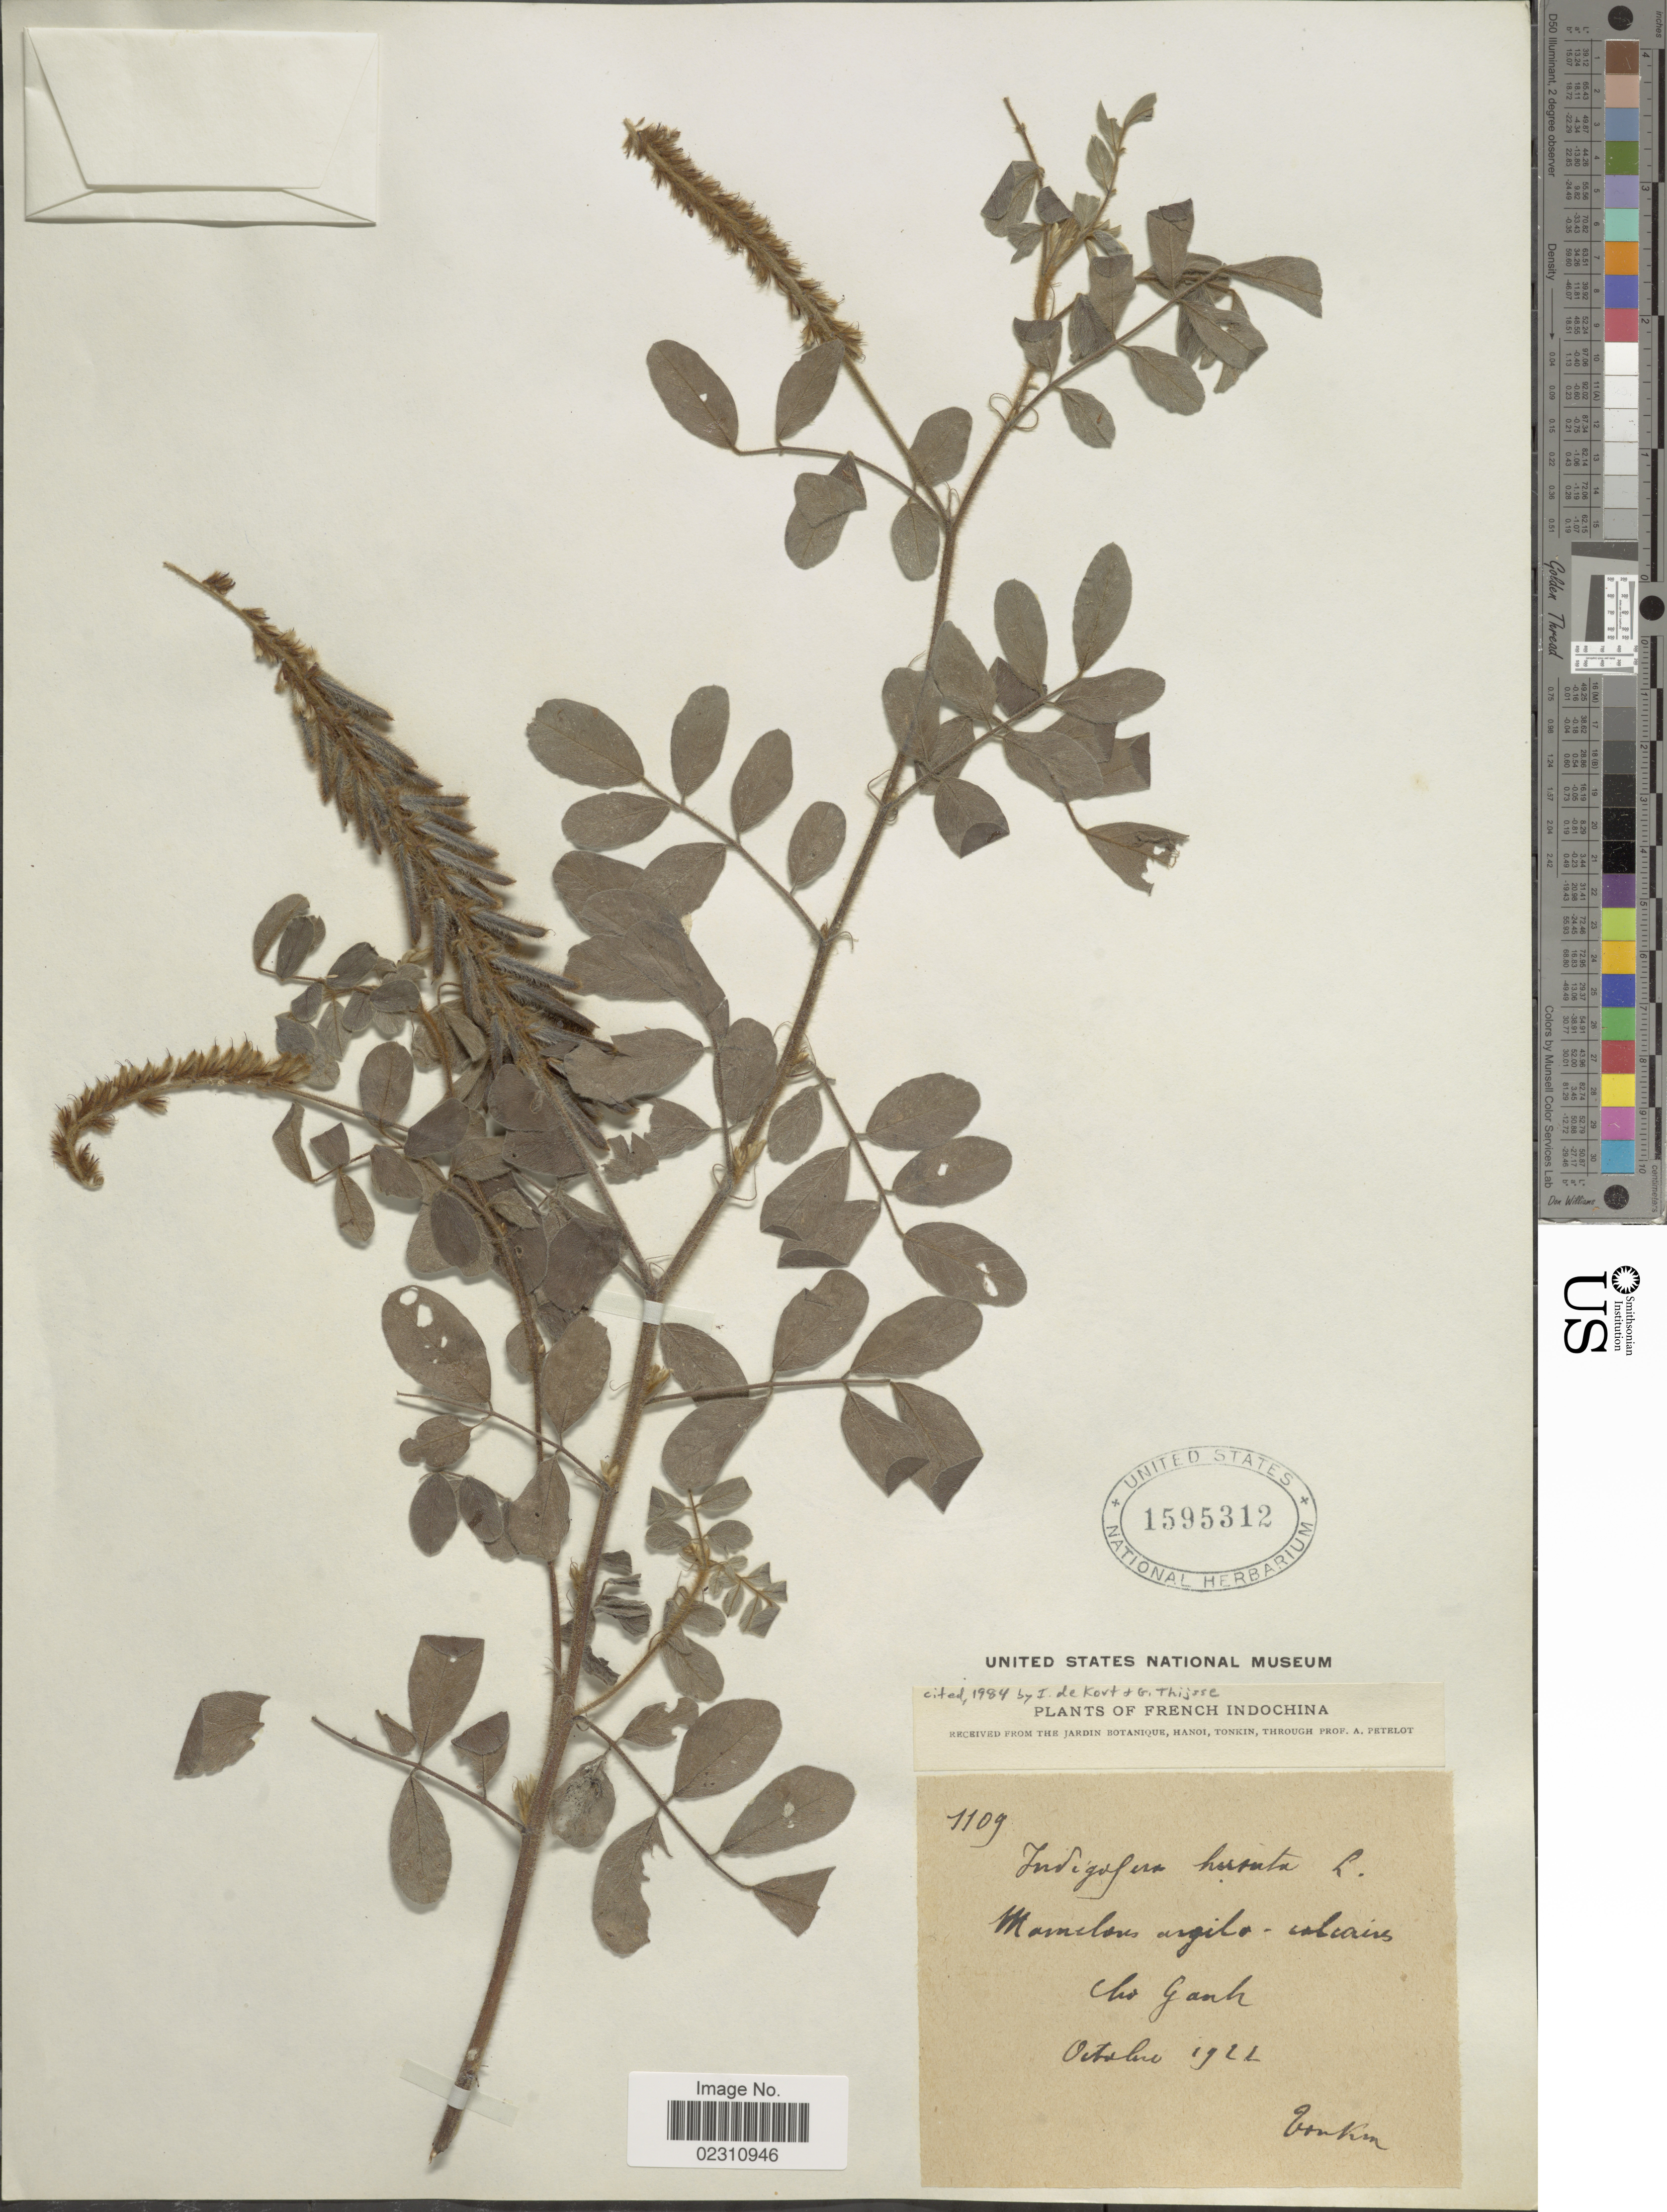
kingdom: Plantae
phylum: Tracheophyta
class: Magnoliopsida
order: Fabales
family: Fabaceae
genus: Indigofera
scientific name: Indigofera hirsuta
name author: L.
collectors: A. Petelot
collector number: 1109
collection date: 1922-10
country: Vietnam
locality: French Indochina, Tonkin. Cho Ganh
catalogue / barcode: US 1595312